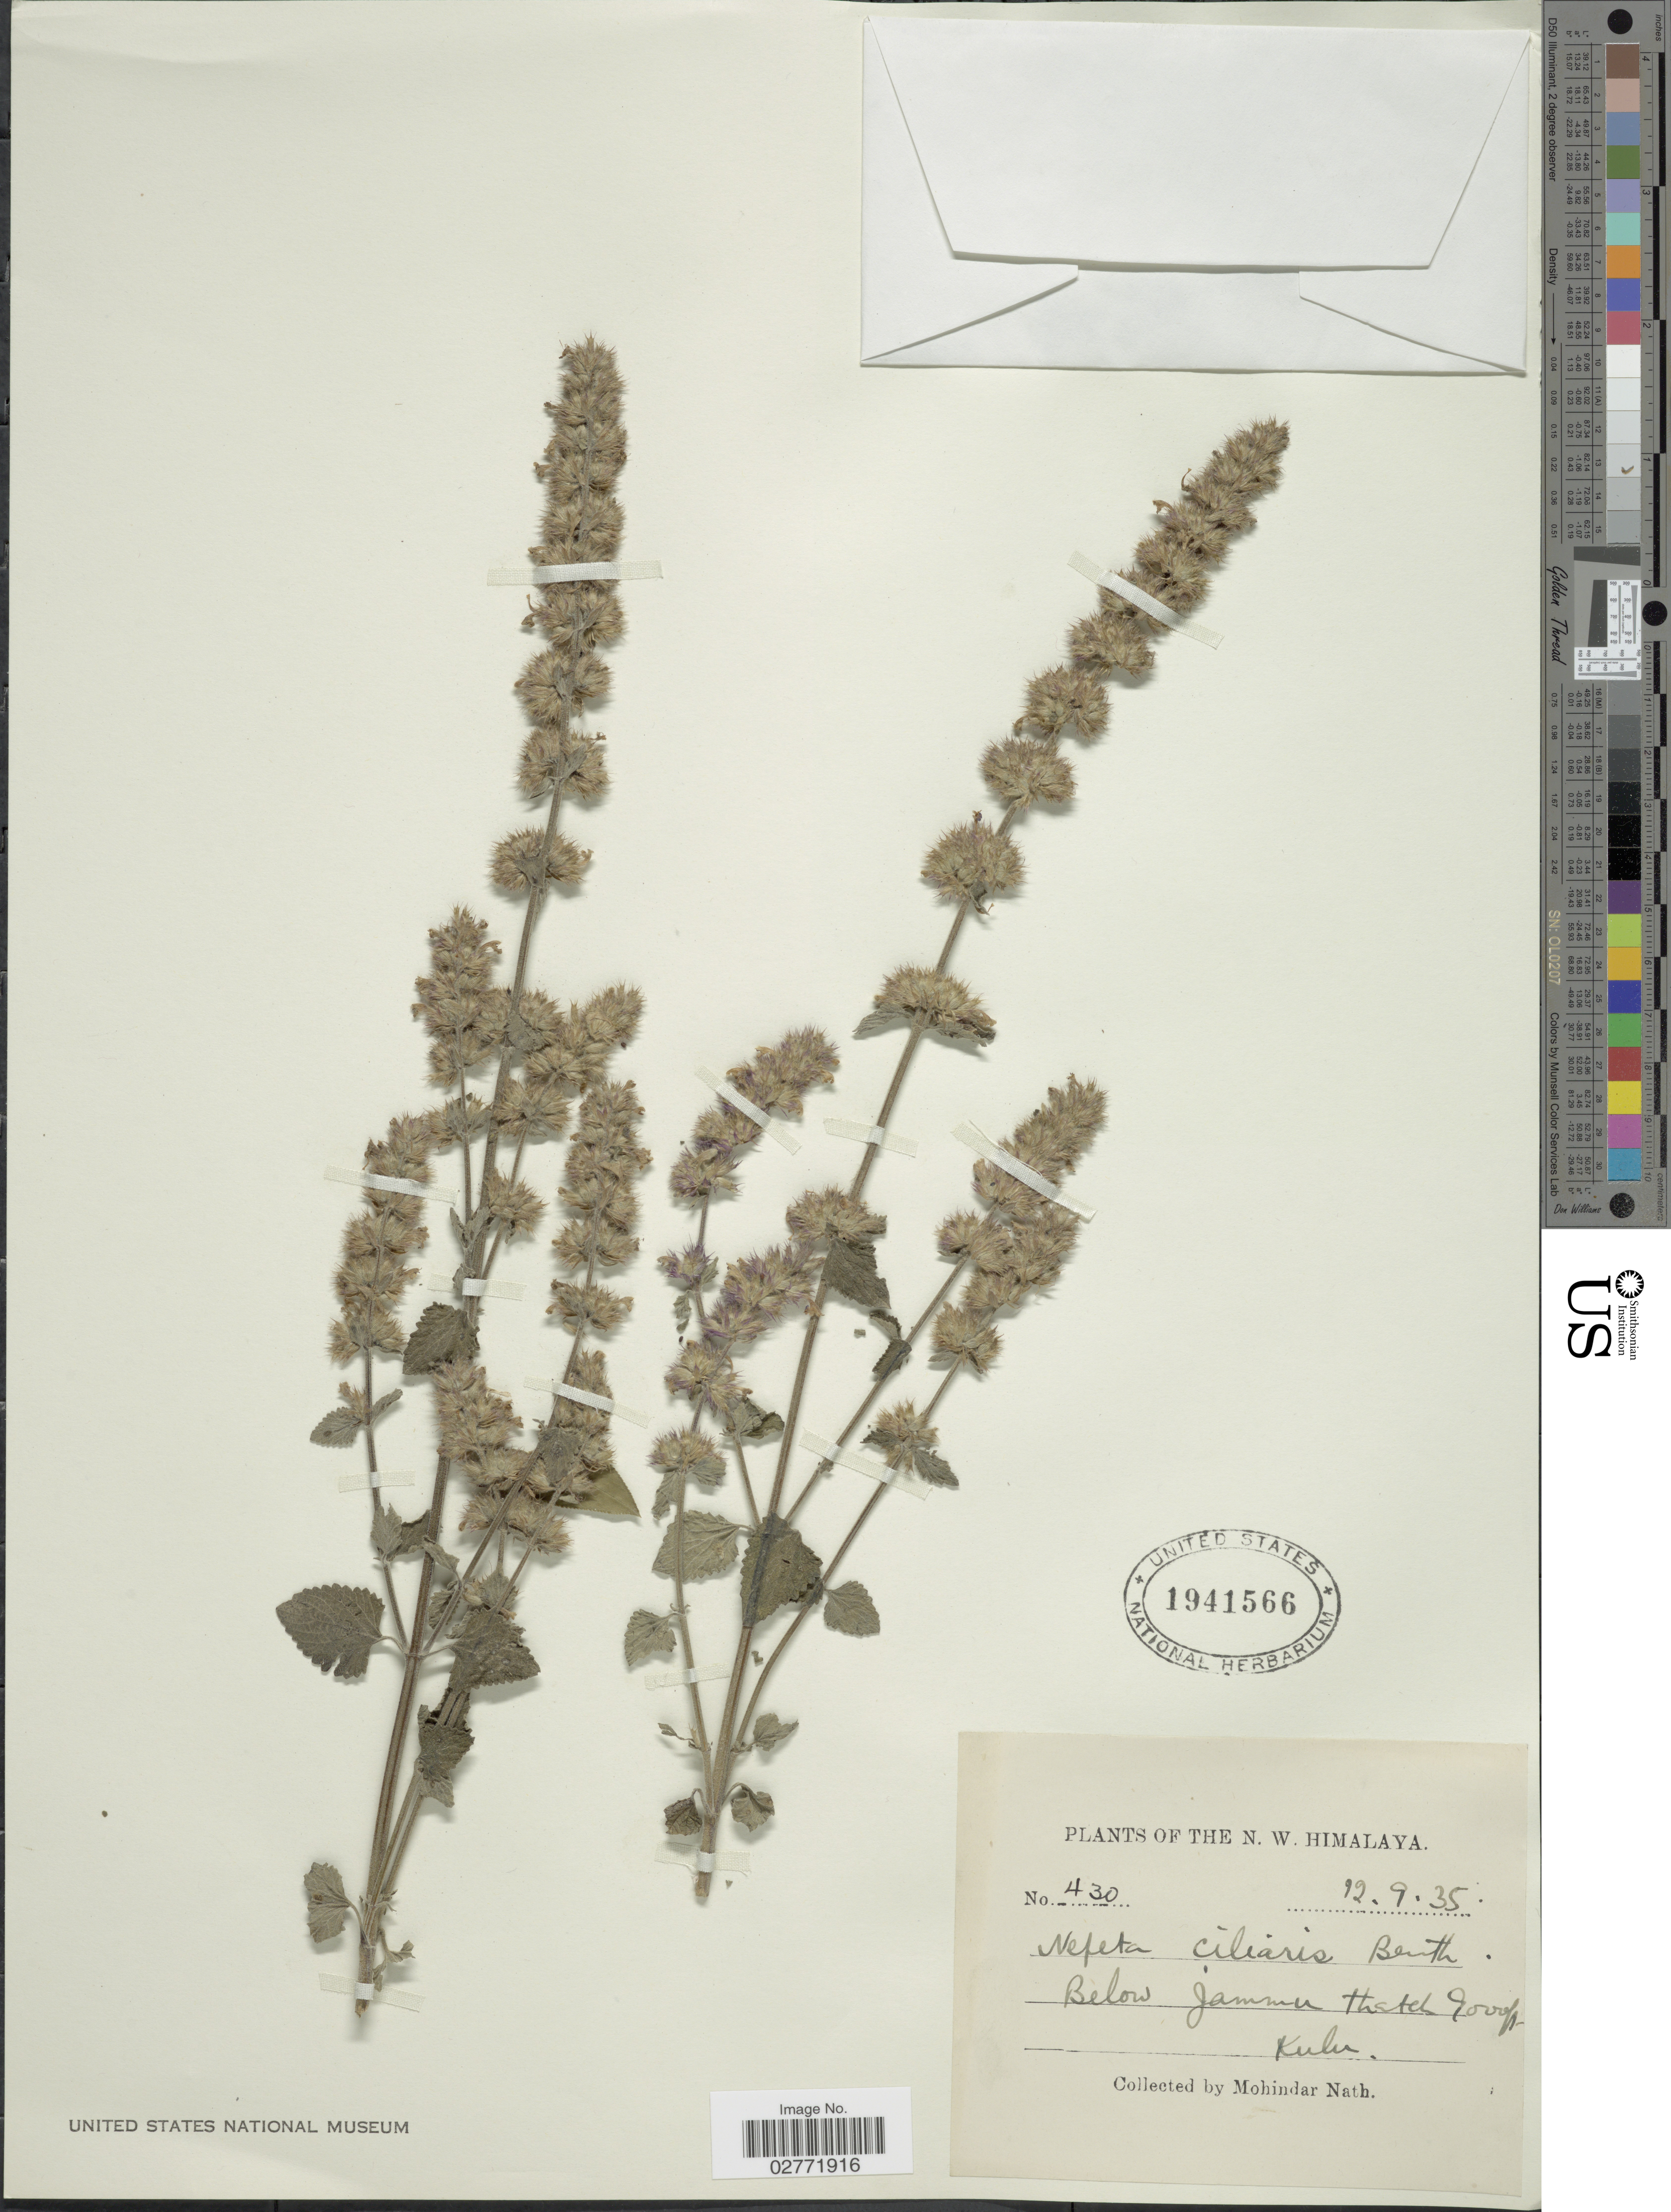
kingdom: Plantae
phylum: Tracheophyta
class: Magnoliopsida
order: Lamiales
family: Lamiaceae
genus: Nepeta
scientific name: Nepeta ciliaris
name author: Benth.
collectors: M. Nath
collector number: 430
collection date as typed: Transcribed d/m/y: 12/9/35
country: India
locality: N.W. Himalaya, Below Jammu thatch, Kulu.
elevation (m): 2743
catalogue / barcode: US 1941566